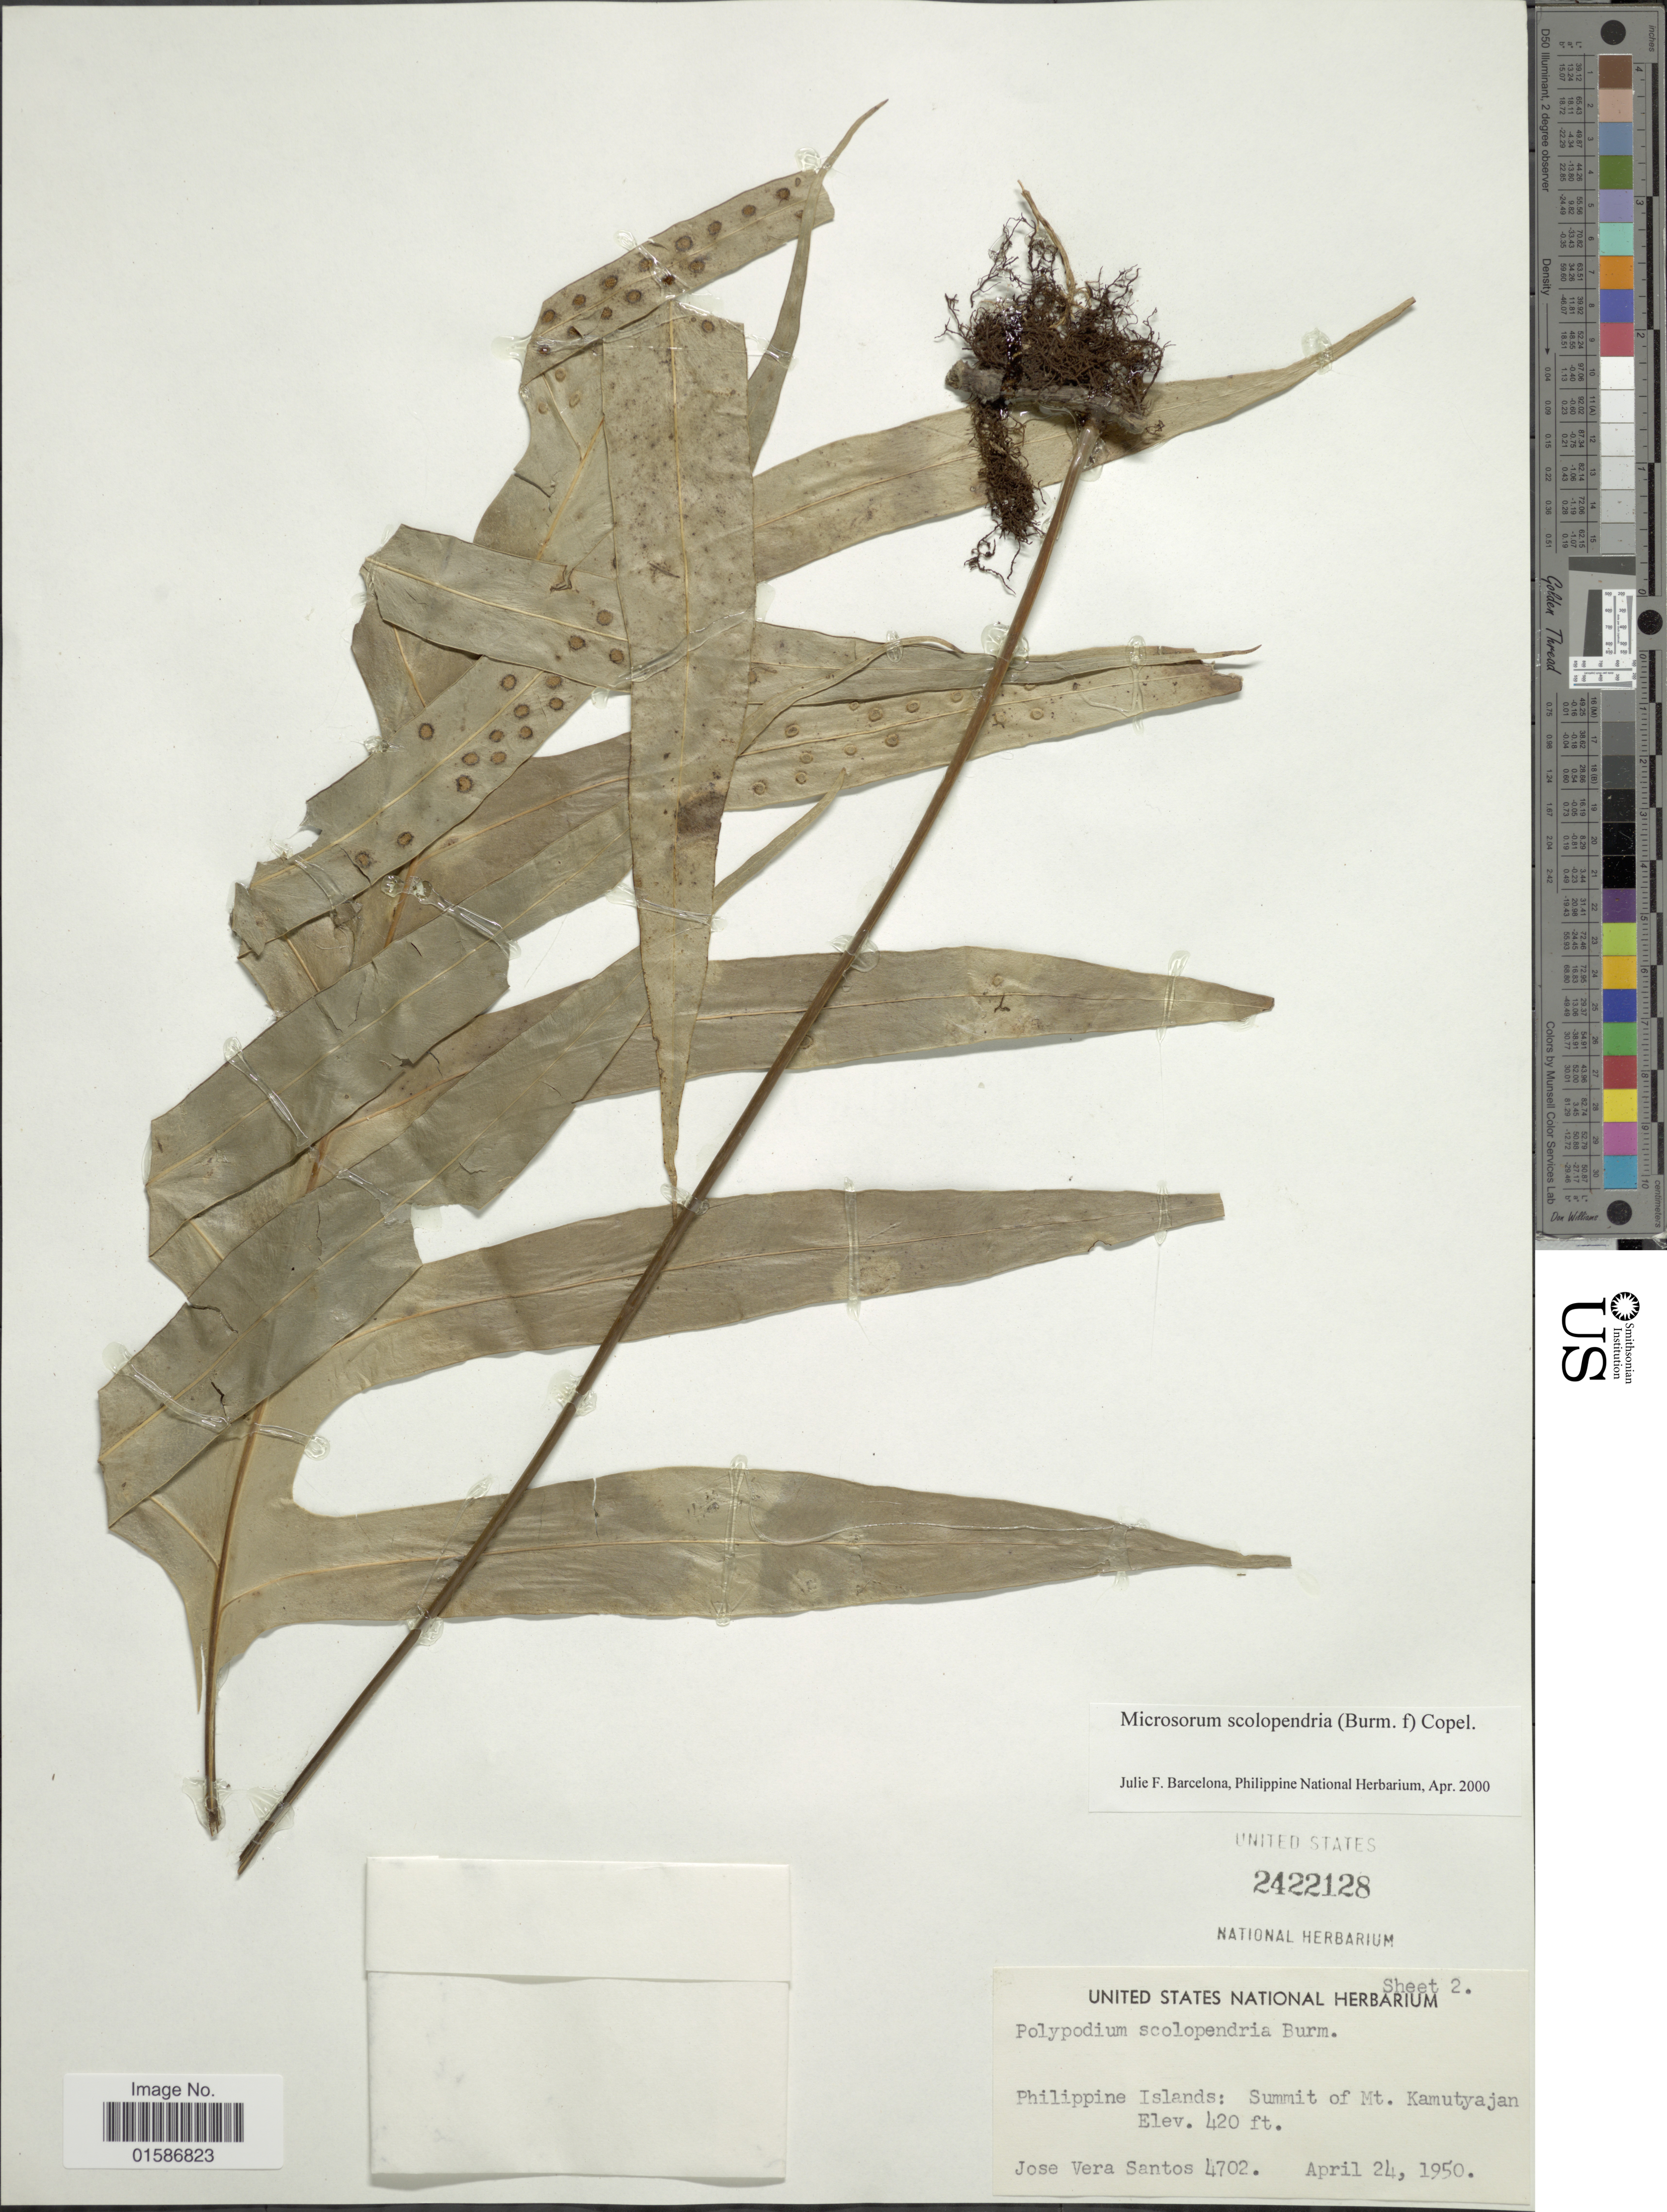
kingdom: Plantae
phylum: Tracheophyta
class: Polypodiopsida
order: Polypodiales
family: Polypodiaceae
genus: Microsorum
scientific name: Microsorum scolopendria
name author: (Burm. f.) Copel.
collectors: J. V. Santos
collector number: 4702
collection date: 1950-04-24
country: Philippines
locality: Philippine Islands: Summit of Mt Kamutyajan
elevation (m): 128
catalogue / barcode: US 2422128